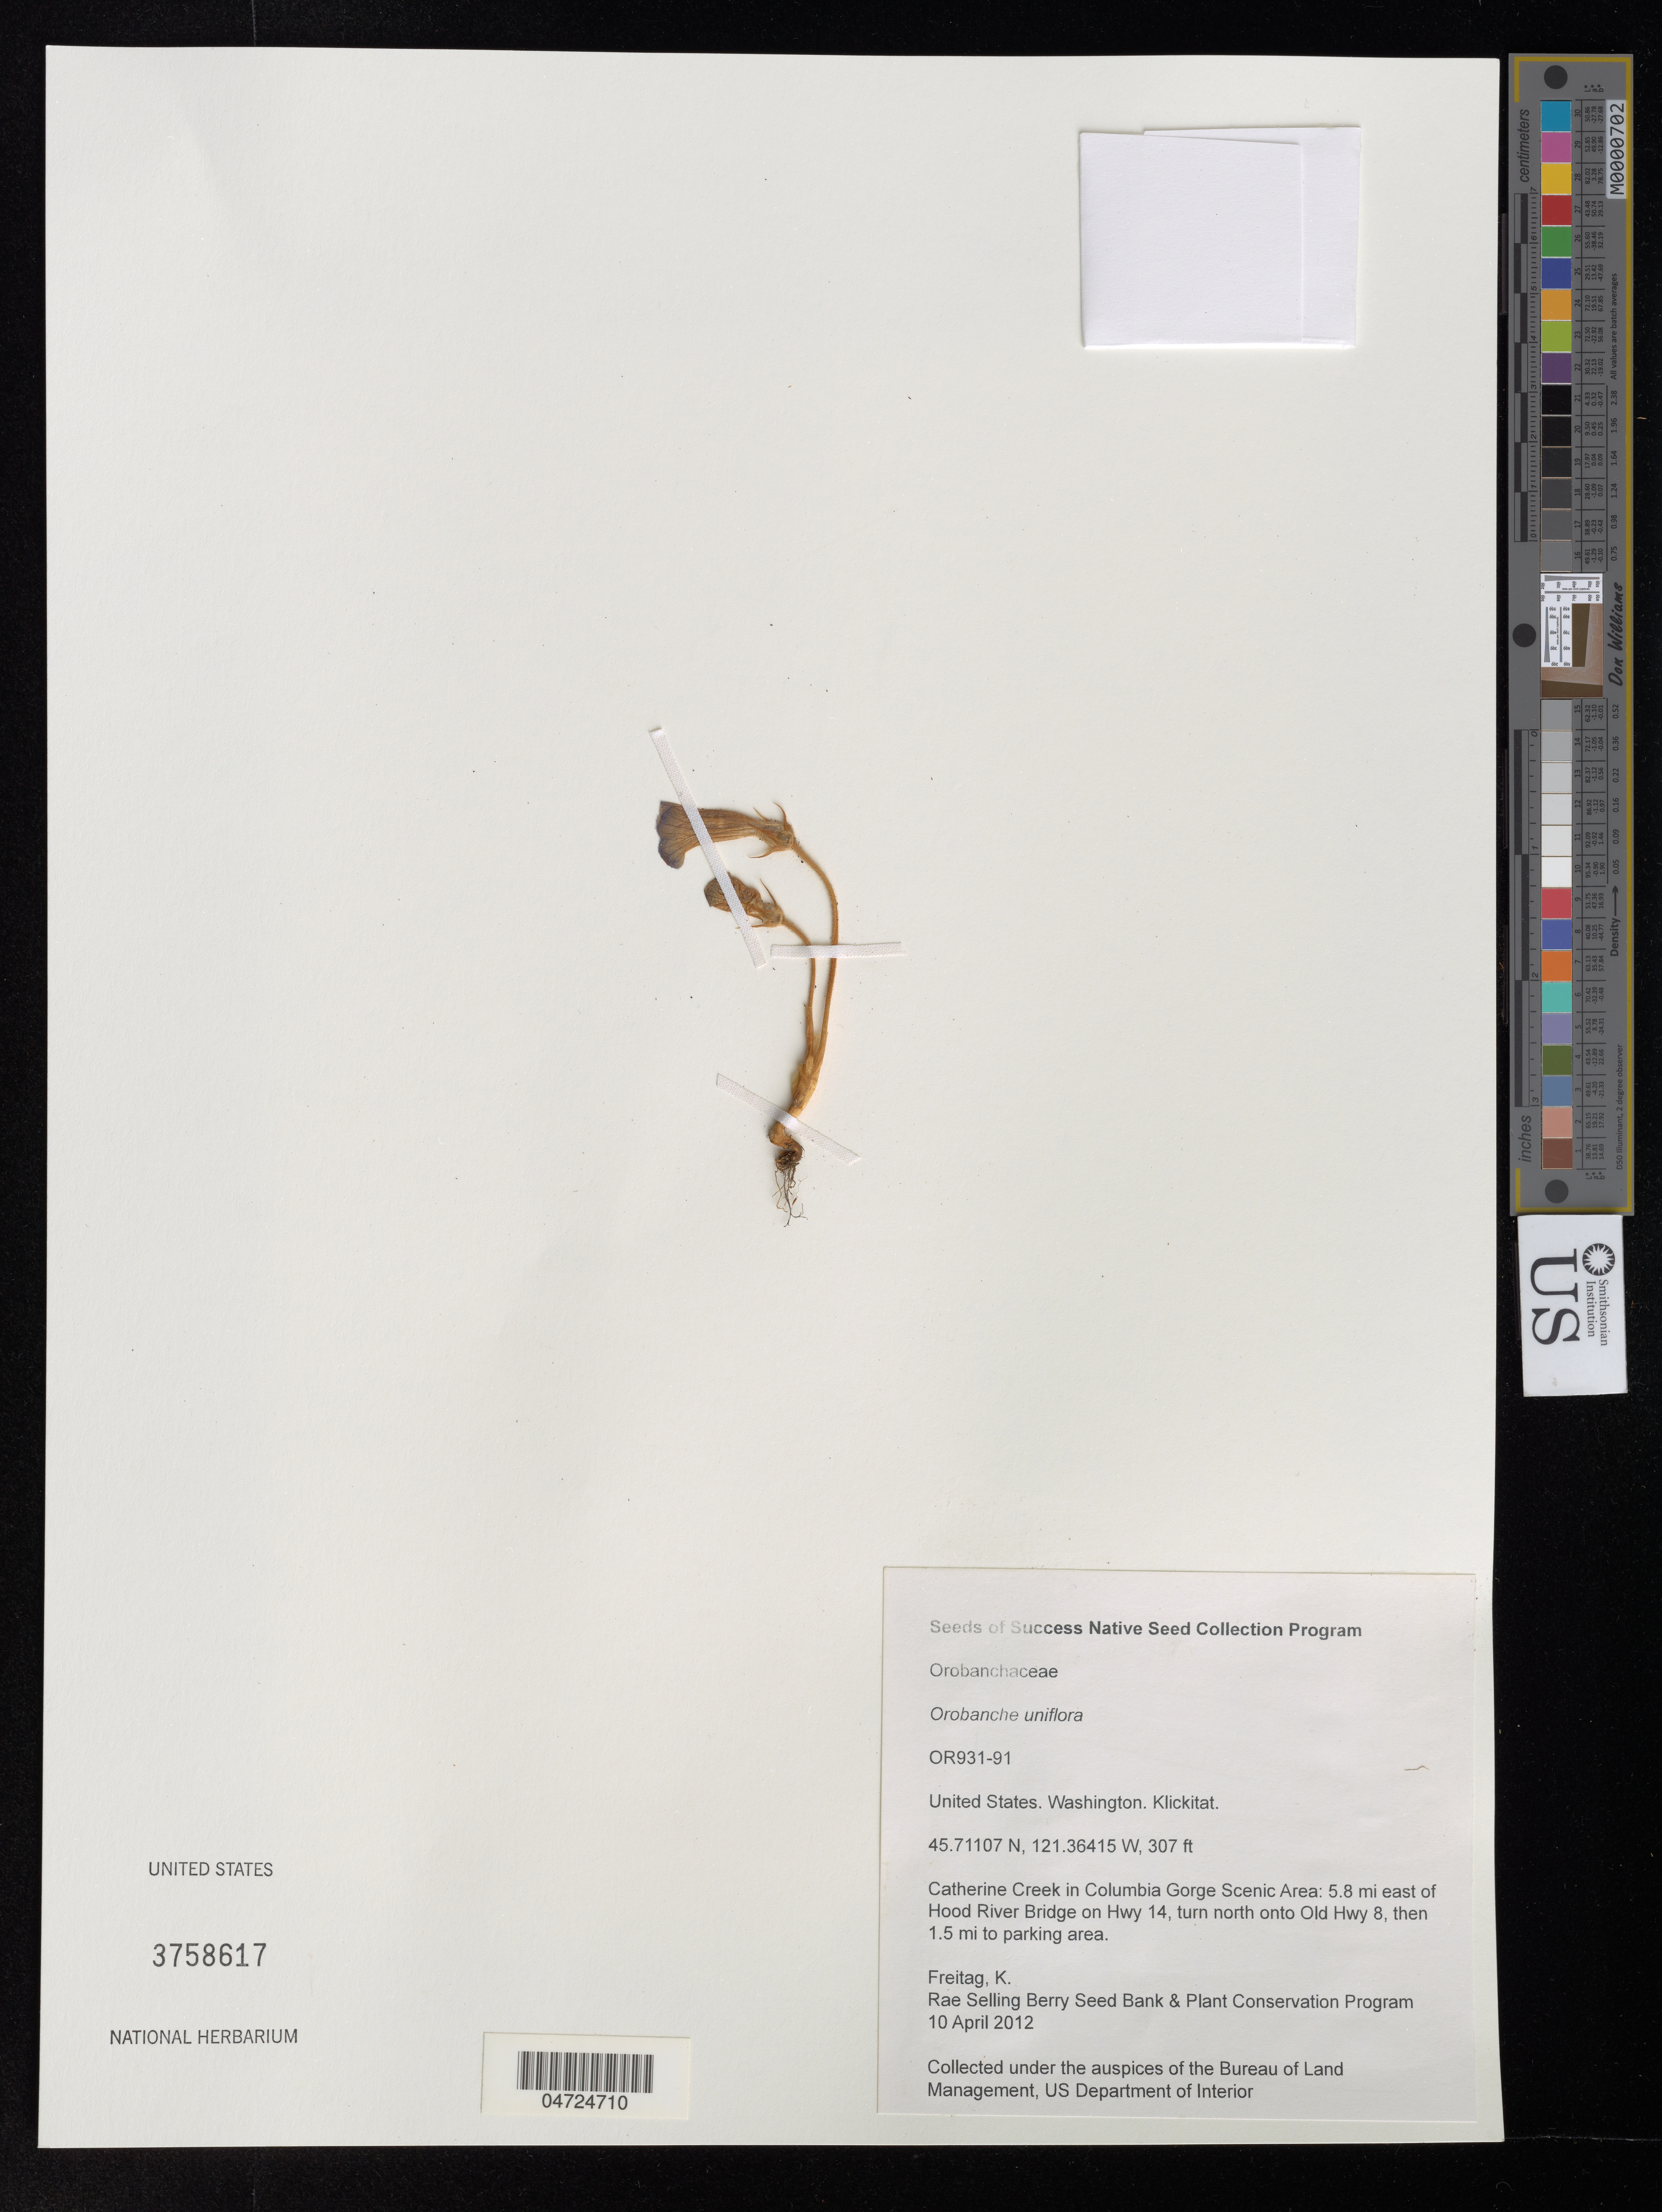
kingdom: Plantae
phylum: Tracheophyta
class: Magnoliopsida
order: Lamiales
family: Orobanchaceae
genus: Orobanche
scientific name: Orobanche uniflora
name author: L.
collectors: K. Freitag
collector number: OR931-91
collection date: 2012-04-10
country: United States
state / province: Washington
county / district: Klickitat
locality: Klickitat. Catherine Creek in Columbia Gorge Scenic Area: 5.8 mi east of Hood River Bridge on Hwy 14, turn north onto Old Hwy 8, then 1.5 mi to parking area.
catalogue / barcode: US 3758617